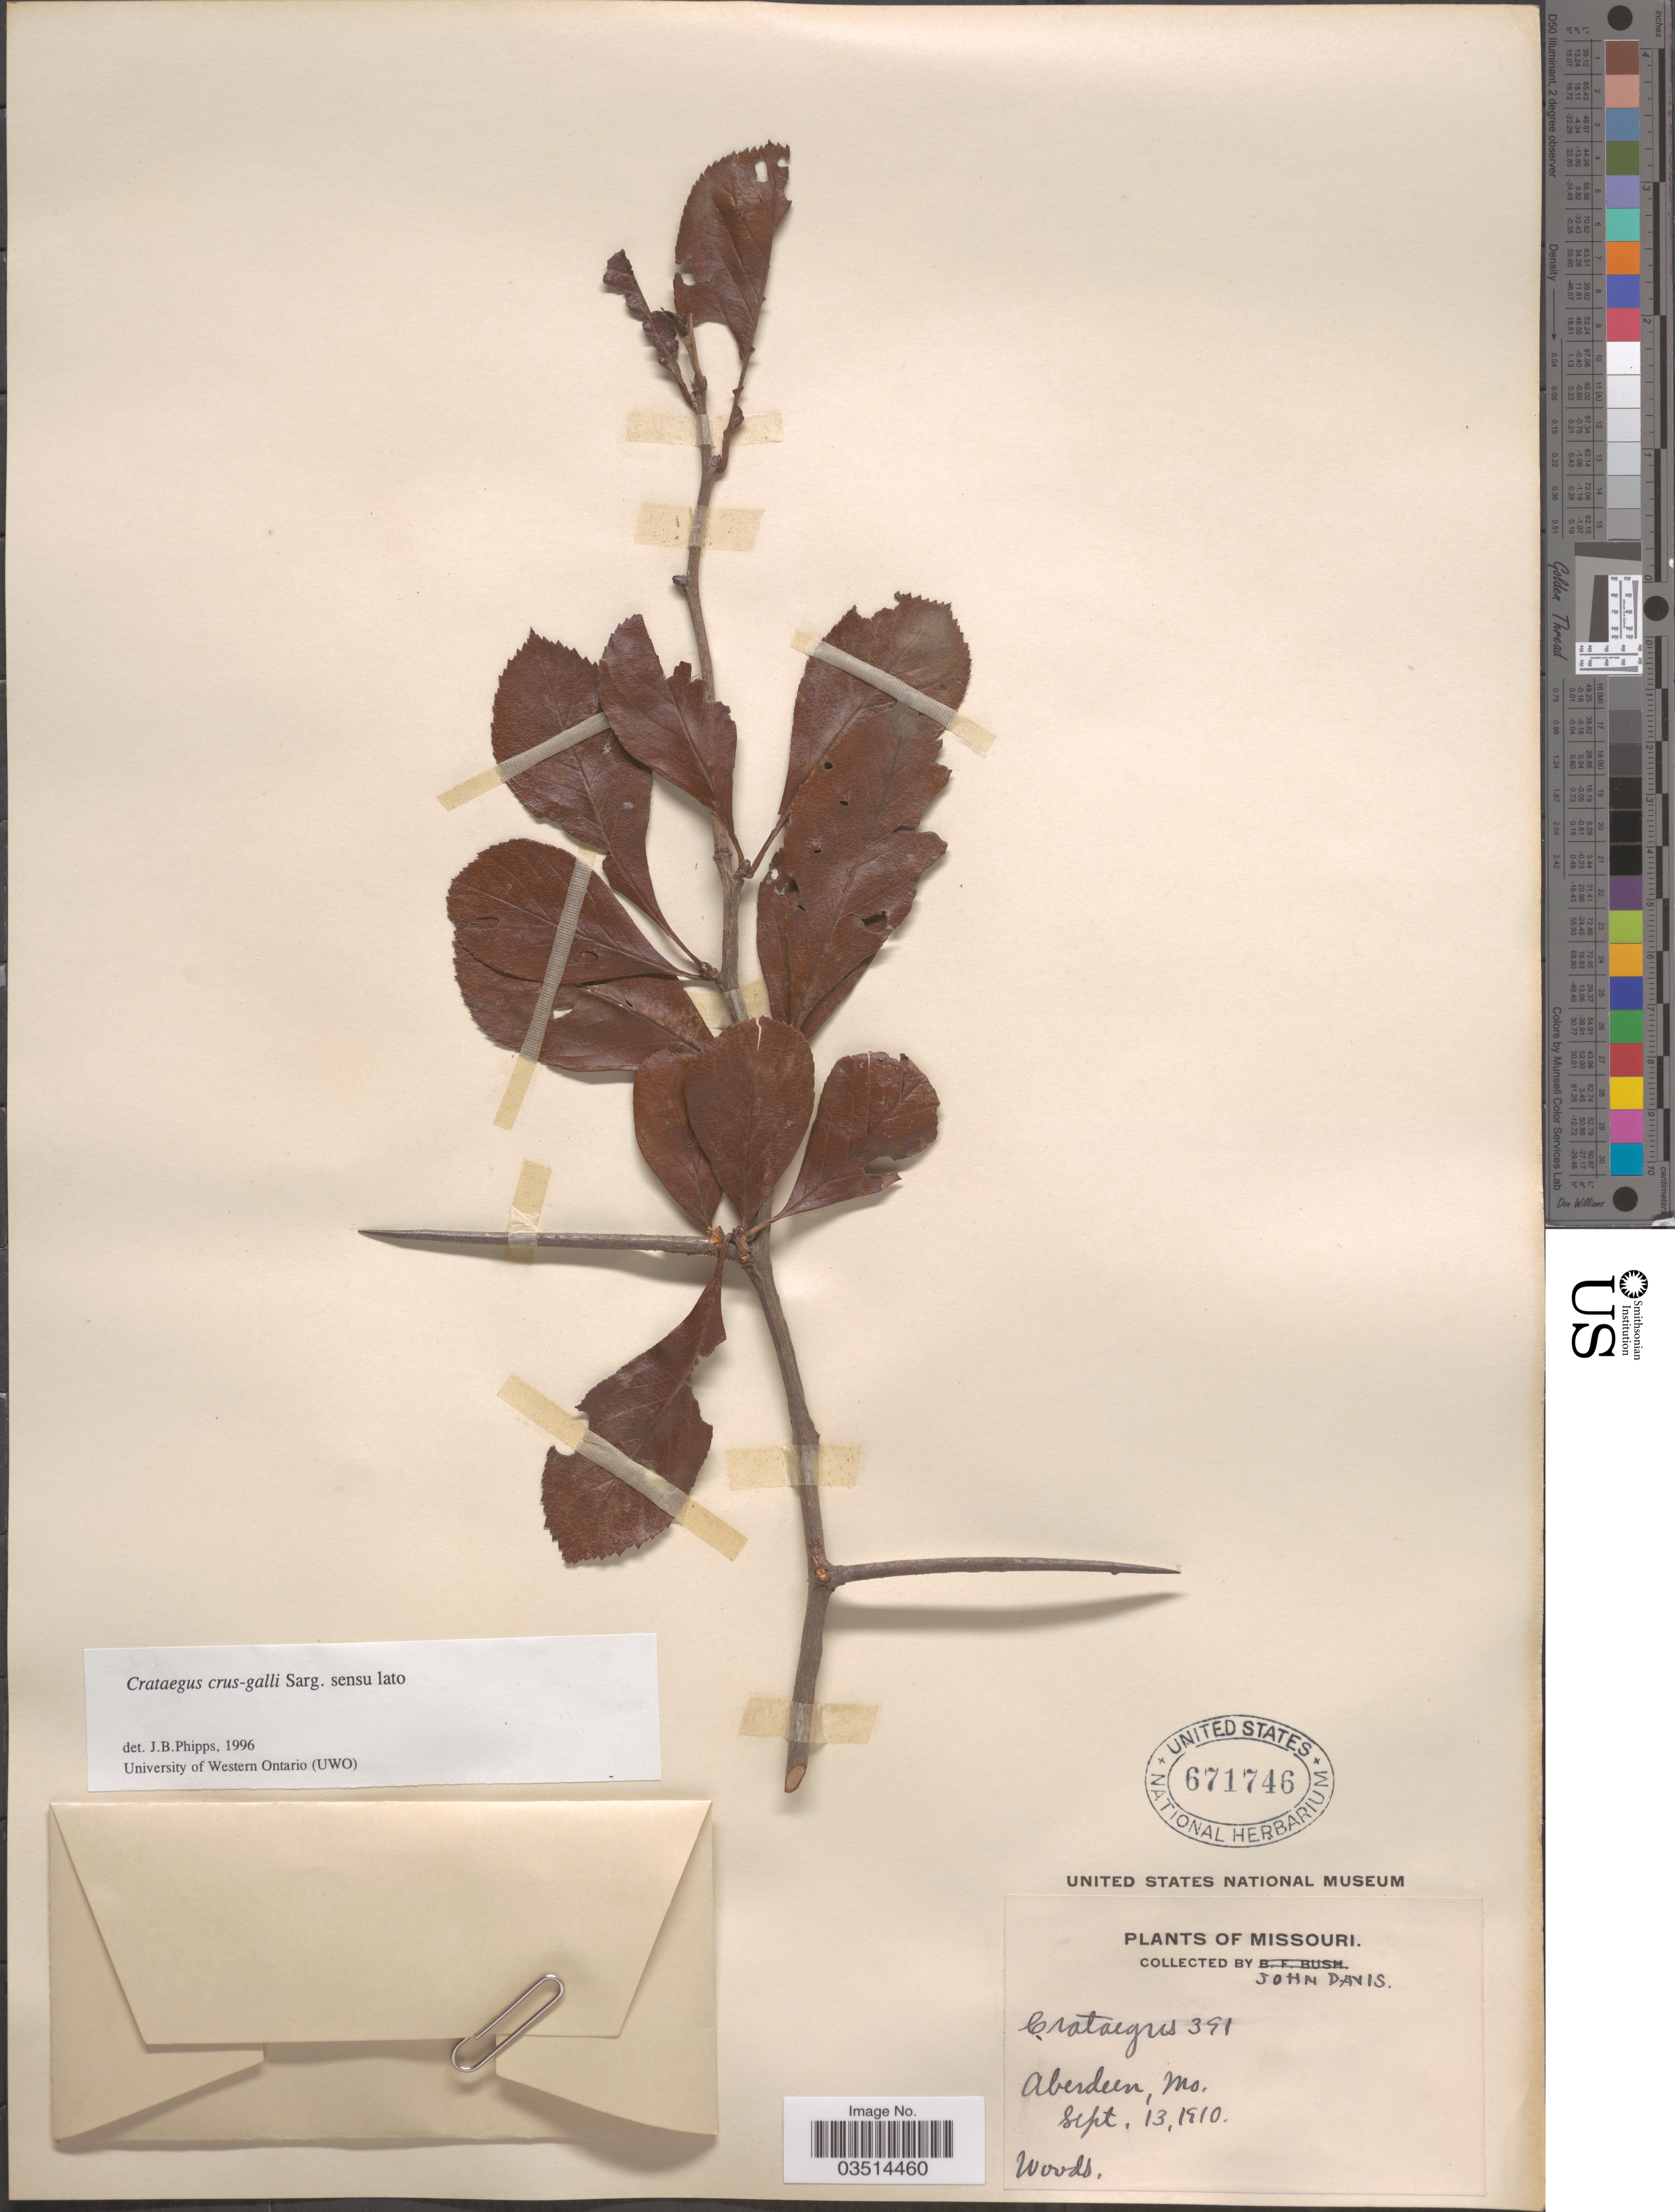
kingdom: Plantae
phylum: Tracheophyta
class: Magnoliopsida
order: Rosales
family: Rosaceae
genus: Crataegus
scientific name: Crataegus crus-galli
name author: L.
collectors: J. Davis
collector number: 391?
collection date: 1910-09-13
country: United States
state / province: Missouri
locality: Aberdeen.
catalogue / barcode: US 671746